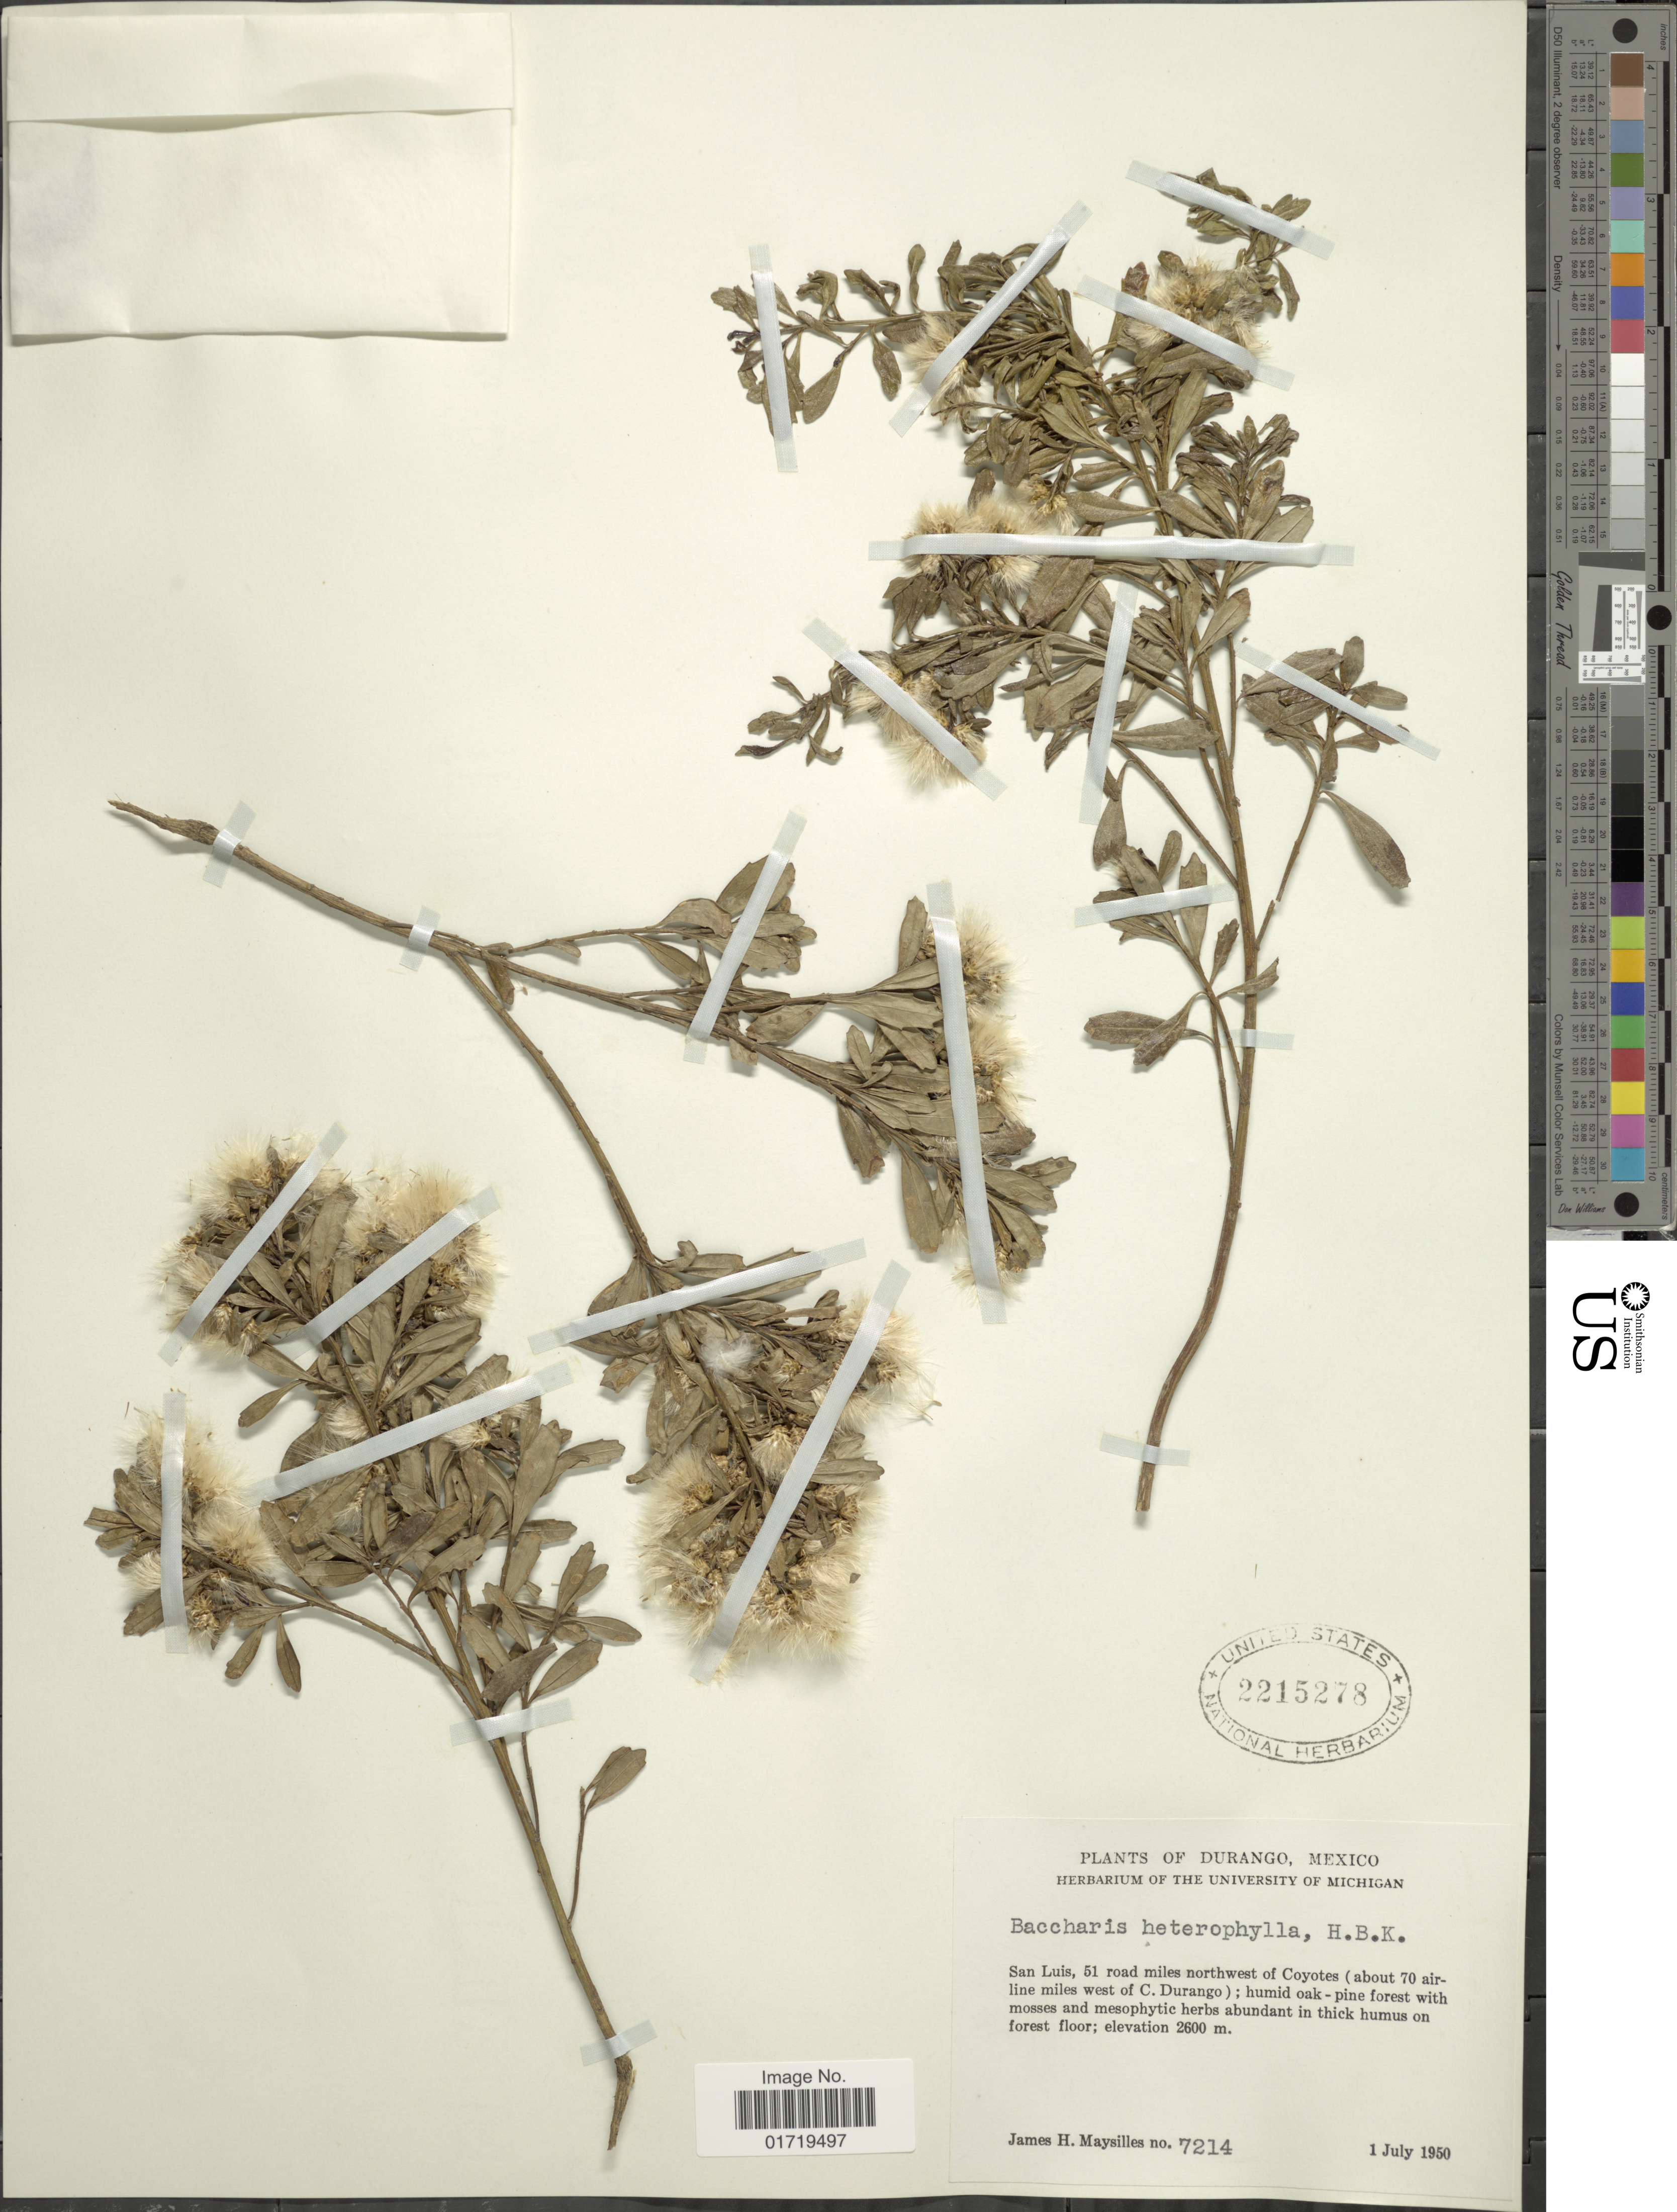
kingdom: Plantae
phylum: Tracheophyta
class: Magnoliopsida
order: Asterales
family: Asteraceae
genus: Baccharis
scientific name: Baccharis heterophylla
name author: Kunth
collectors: J. Maysilles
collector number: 7214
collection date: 1950-07-01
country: Mexico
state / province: Durango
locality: San Luis, 51 road miles northwest of Coyotes (abiut 70 airline miles west of C. Durango)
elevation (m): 2600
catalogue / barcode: US 2215278